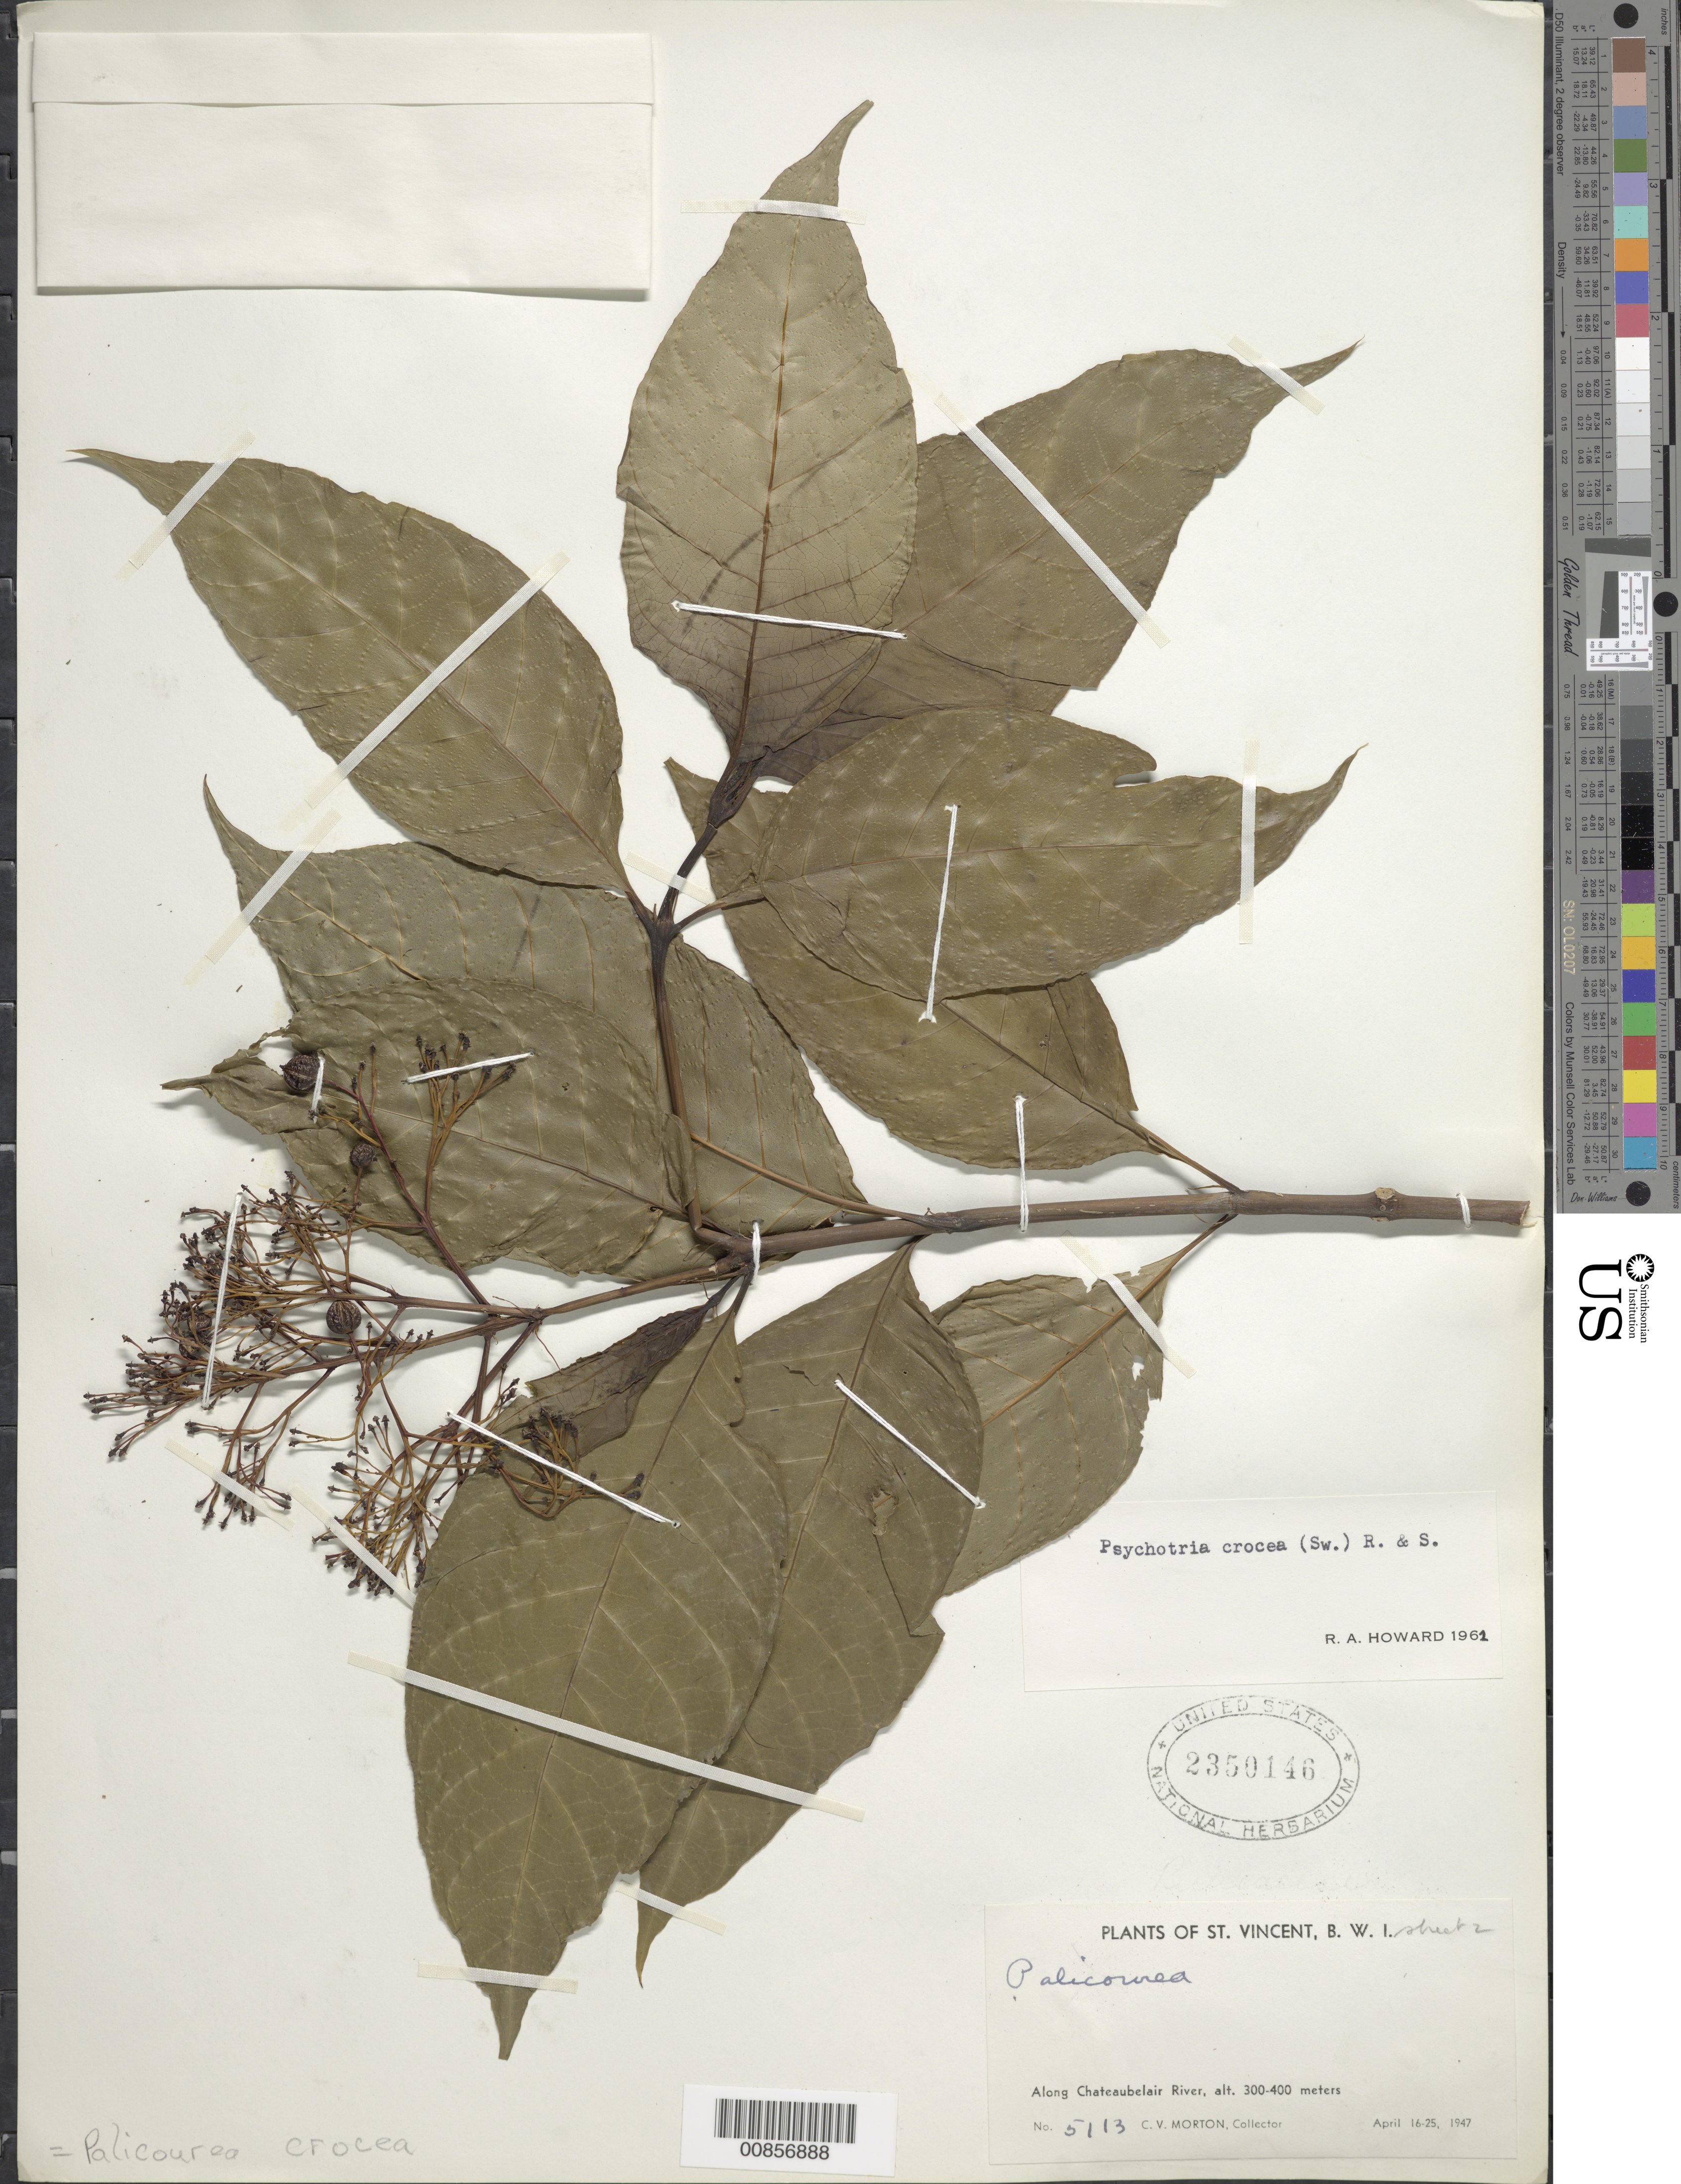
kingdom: Plantae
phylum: Tracheophyta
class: Magnoliopsida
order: Gentianales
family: Rubiaceae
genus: Palicourea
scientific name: Palicourea crocea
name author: (Sw.) Schult.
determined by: Howard, R. A.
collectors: C. V. Morton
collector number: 5113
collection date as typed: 16 Apr 1947 to 25 Apr 1947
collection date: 1947-04-16/1947-04-25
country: St. Vincent - Grenadines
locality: Along Chateaubeliiiiiiair River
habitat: Along river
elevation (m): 300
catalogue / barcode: US 2350146